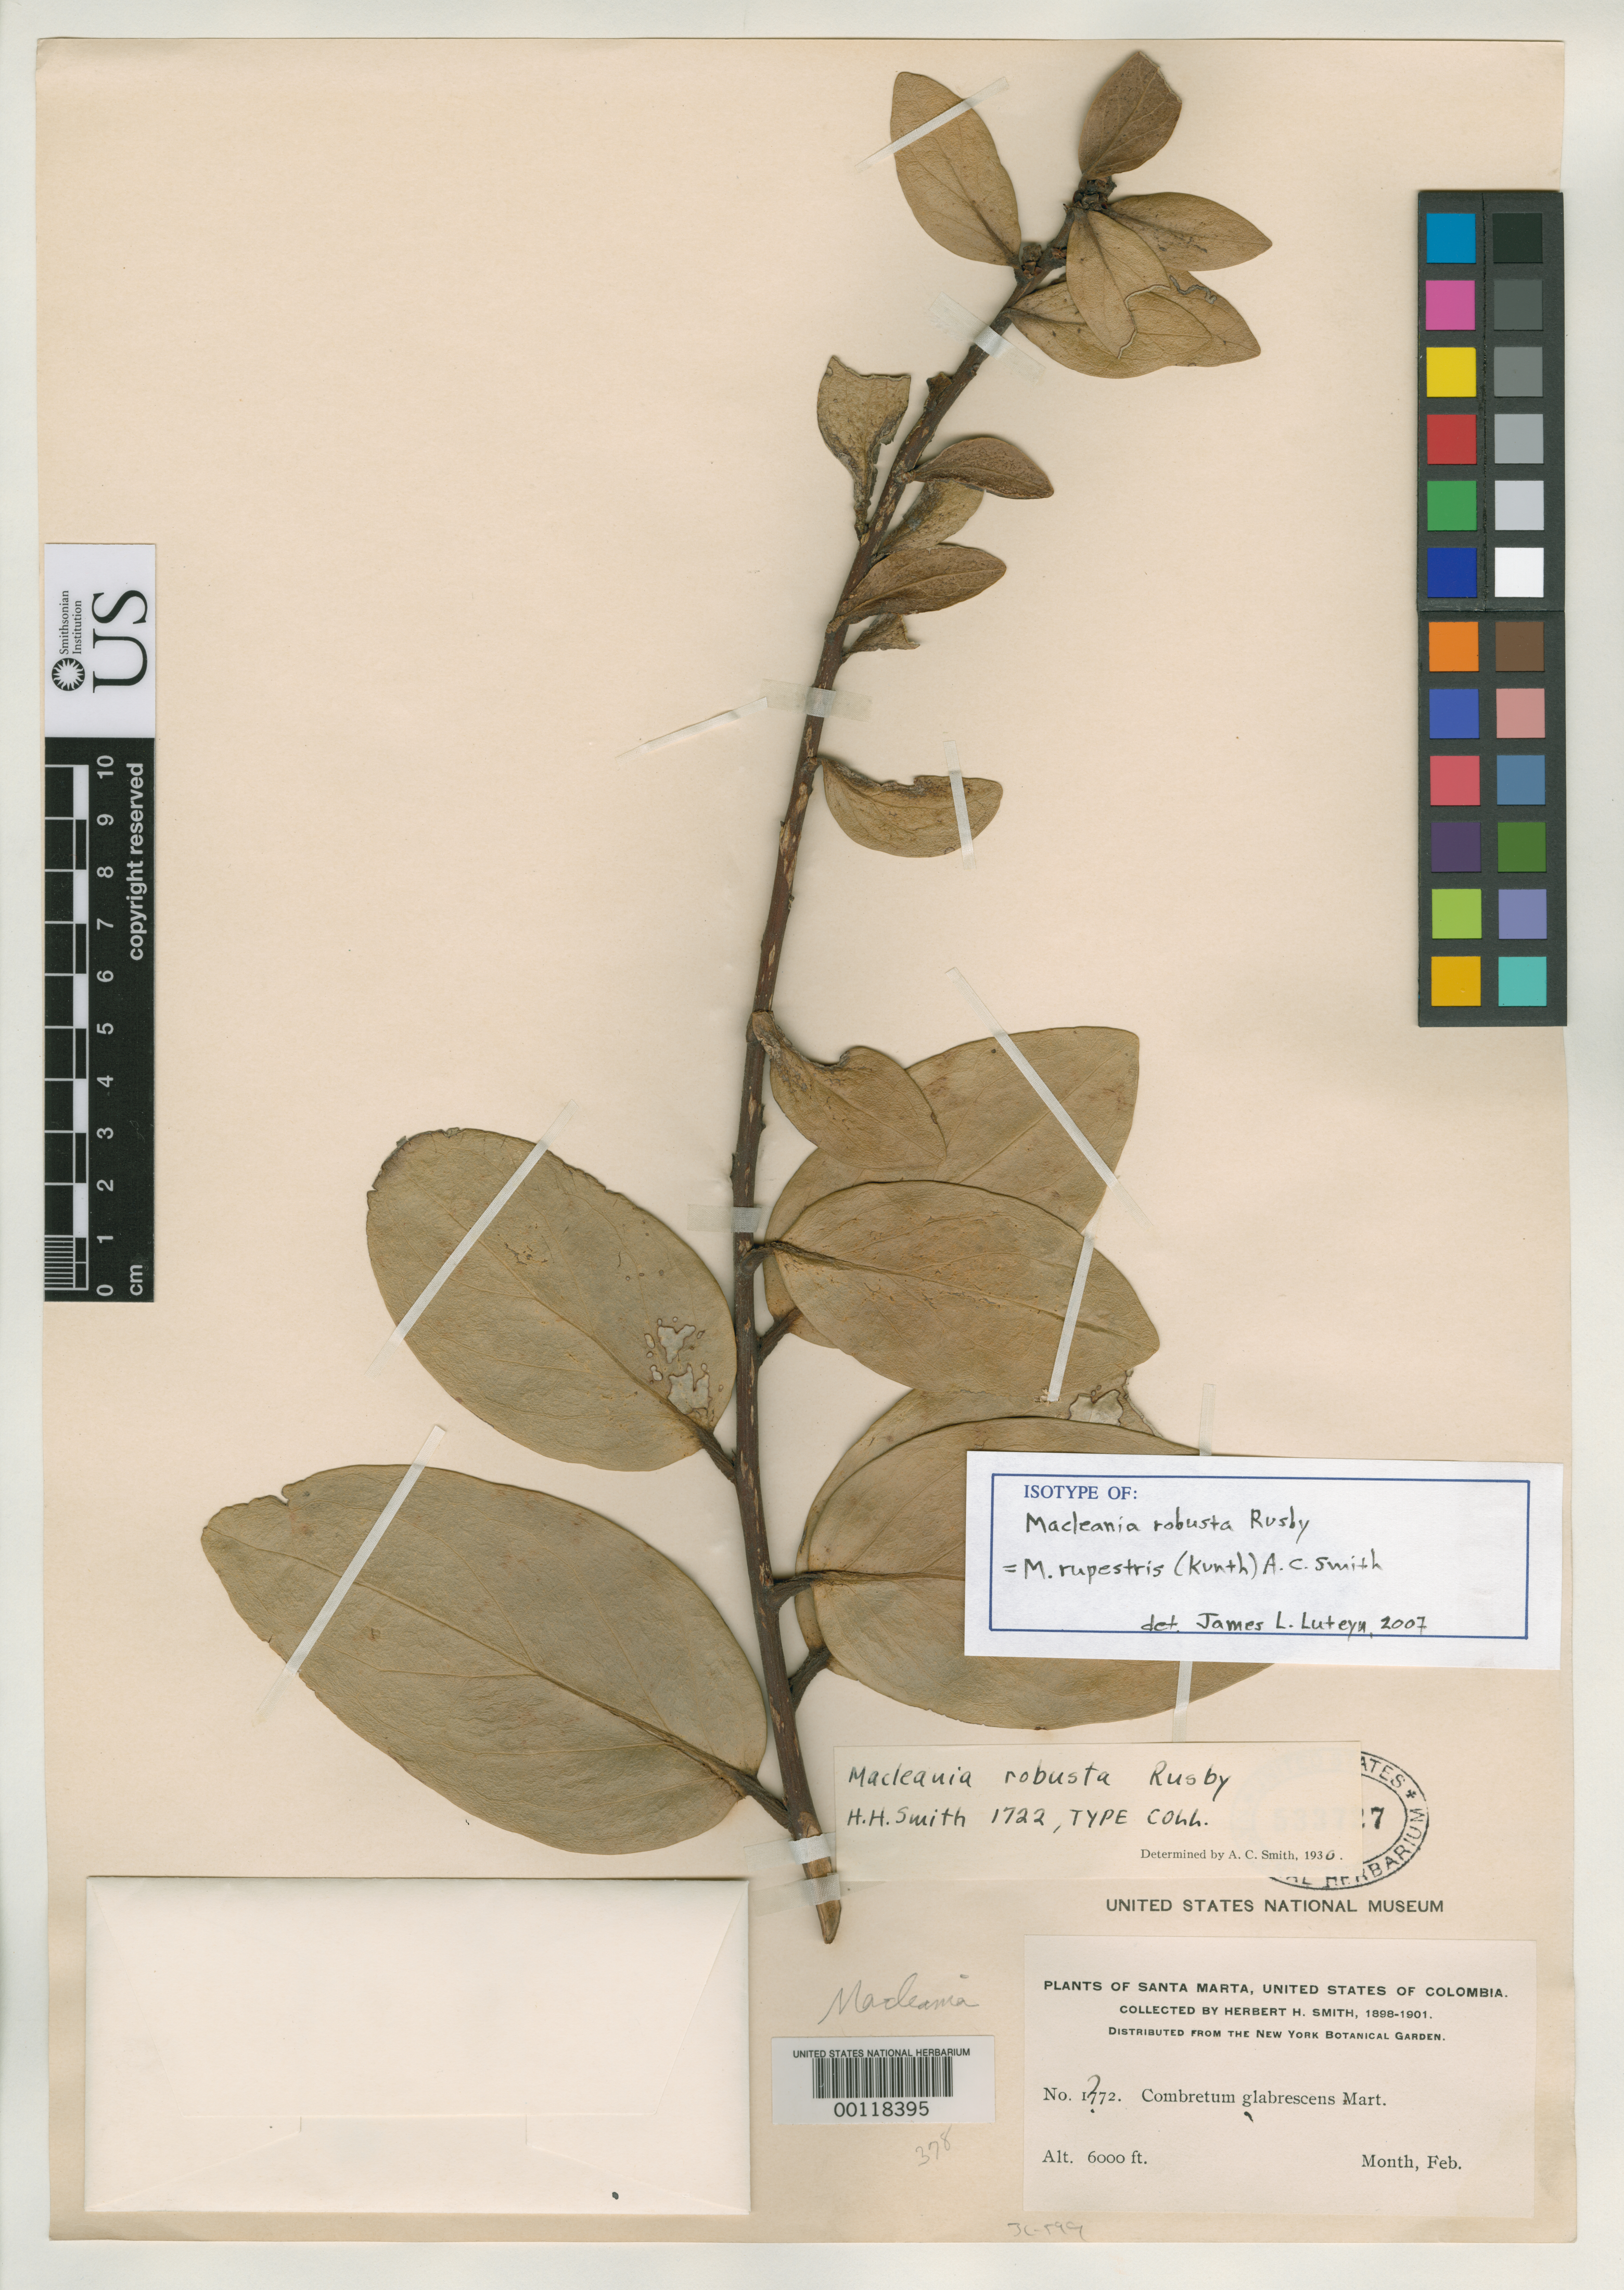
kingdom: Plantae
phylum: Tracheophyta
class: Magnoliopsida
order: Ericales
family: Ericaceae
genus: Macleania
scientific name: Macleania robusta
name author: Rusby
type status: Isotype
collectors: Herbert H. Smith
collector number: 1722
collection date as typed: Feb 1898 to -- Feb 1901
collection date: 1898-02/1901-02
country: Colombia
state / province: Magdalena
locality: Santa Marta, Sierra de Libano.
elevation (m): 1829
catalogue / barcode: US 533727